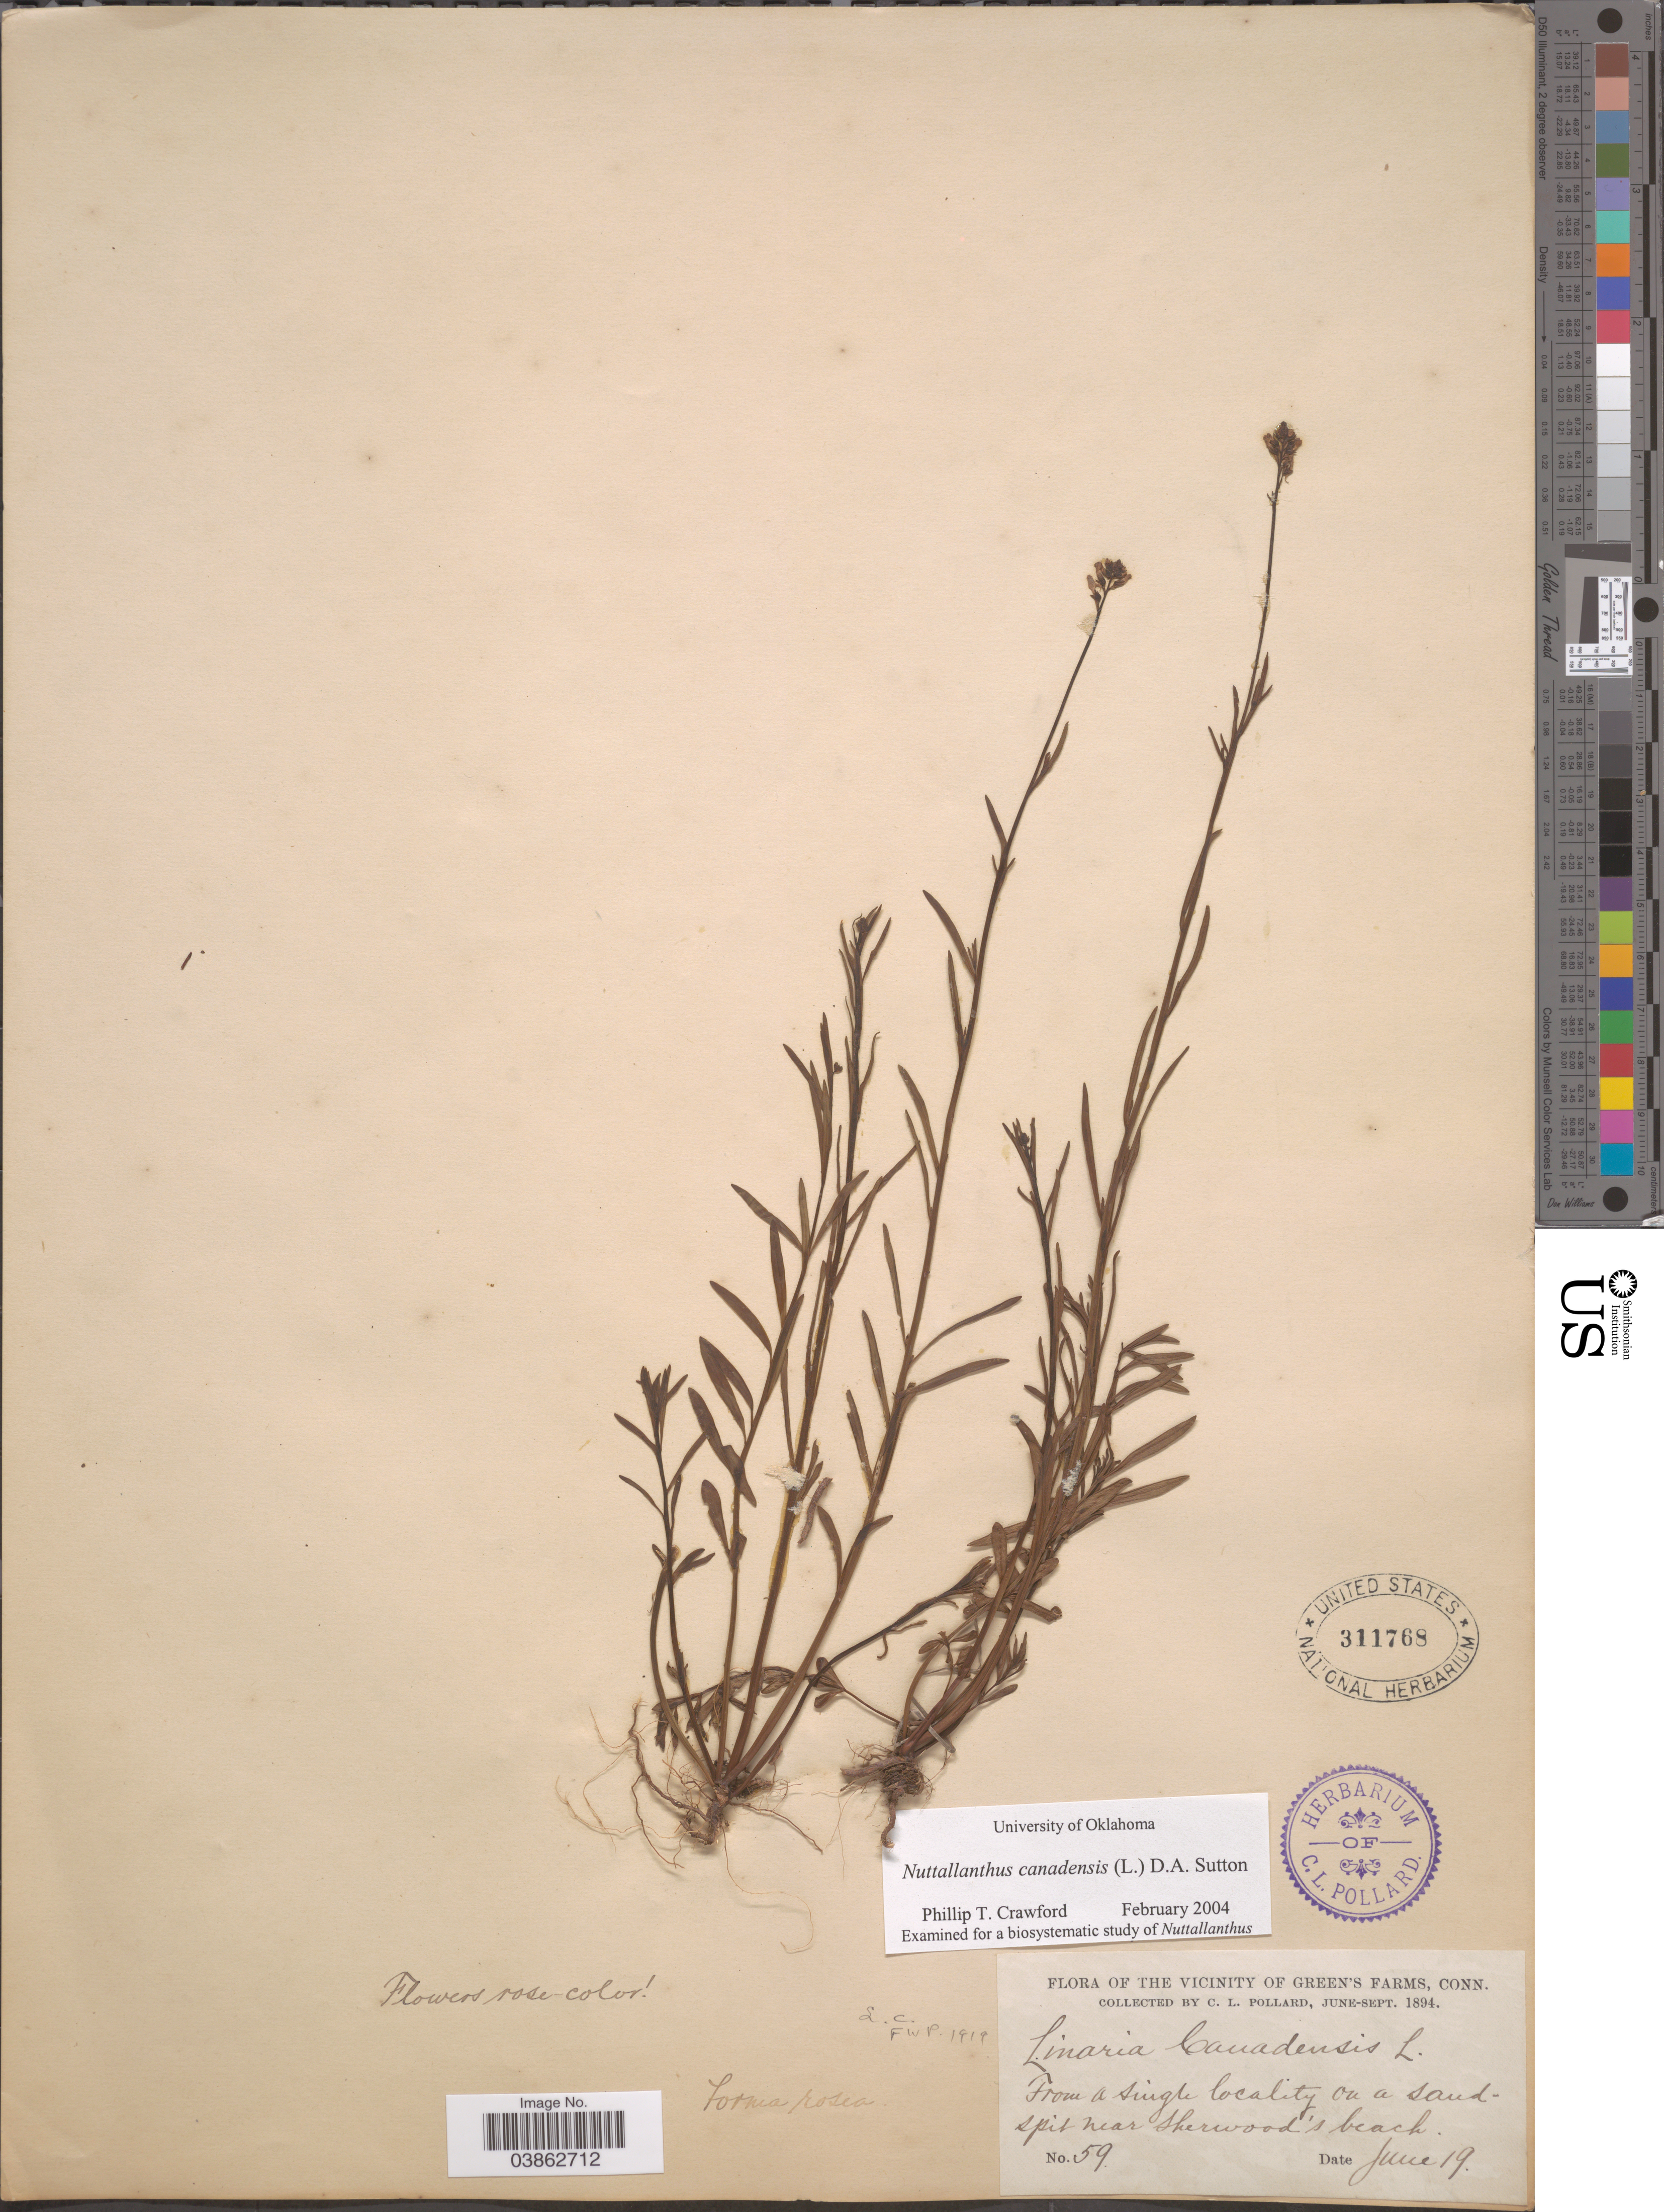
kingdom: Plantae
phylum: Tracheophyta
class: Magnoliopsida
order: Lamiales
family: Plantaginaceae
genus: Linaria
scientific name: Linaria canadensis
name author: (L.) Dum. Cours.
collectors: C. L. Pollard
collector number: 59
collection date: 1894-06-19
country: United States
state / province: Connecticut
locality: Vicinity of Green's Farms.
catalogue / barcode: US 311768